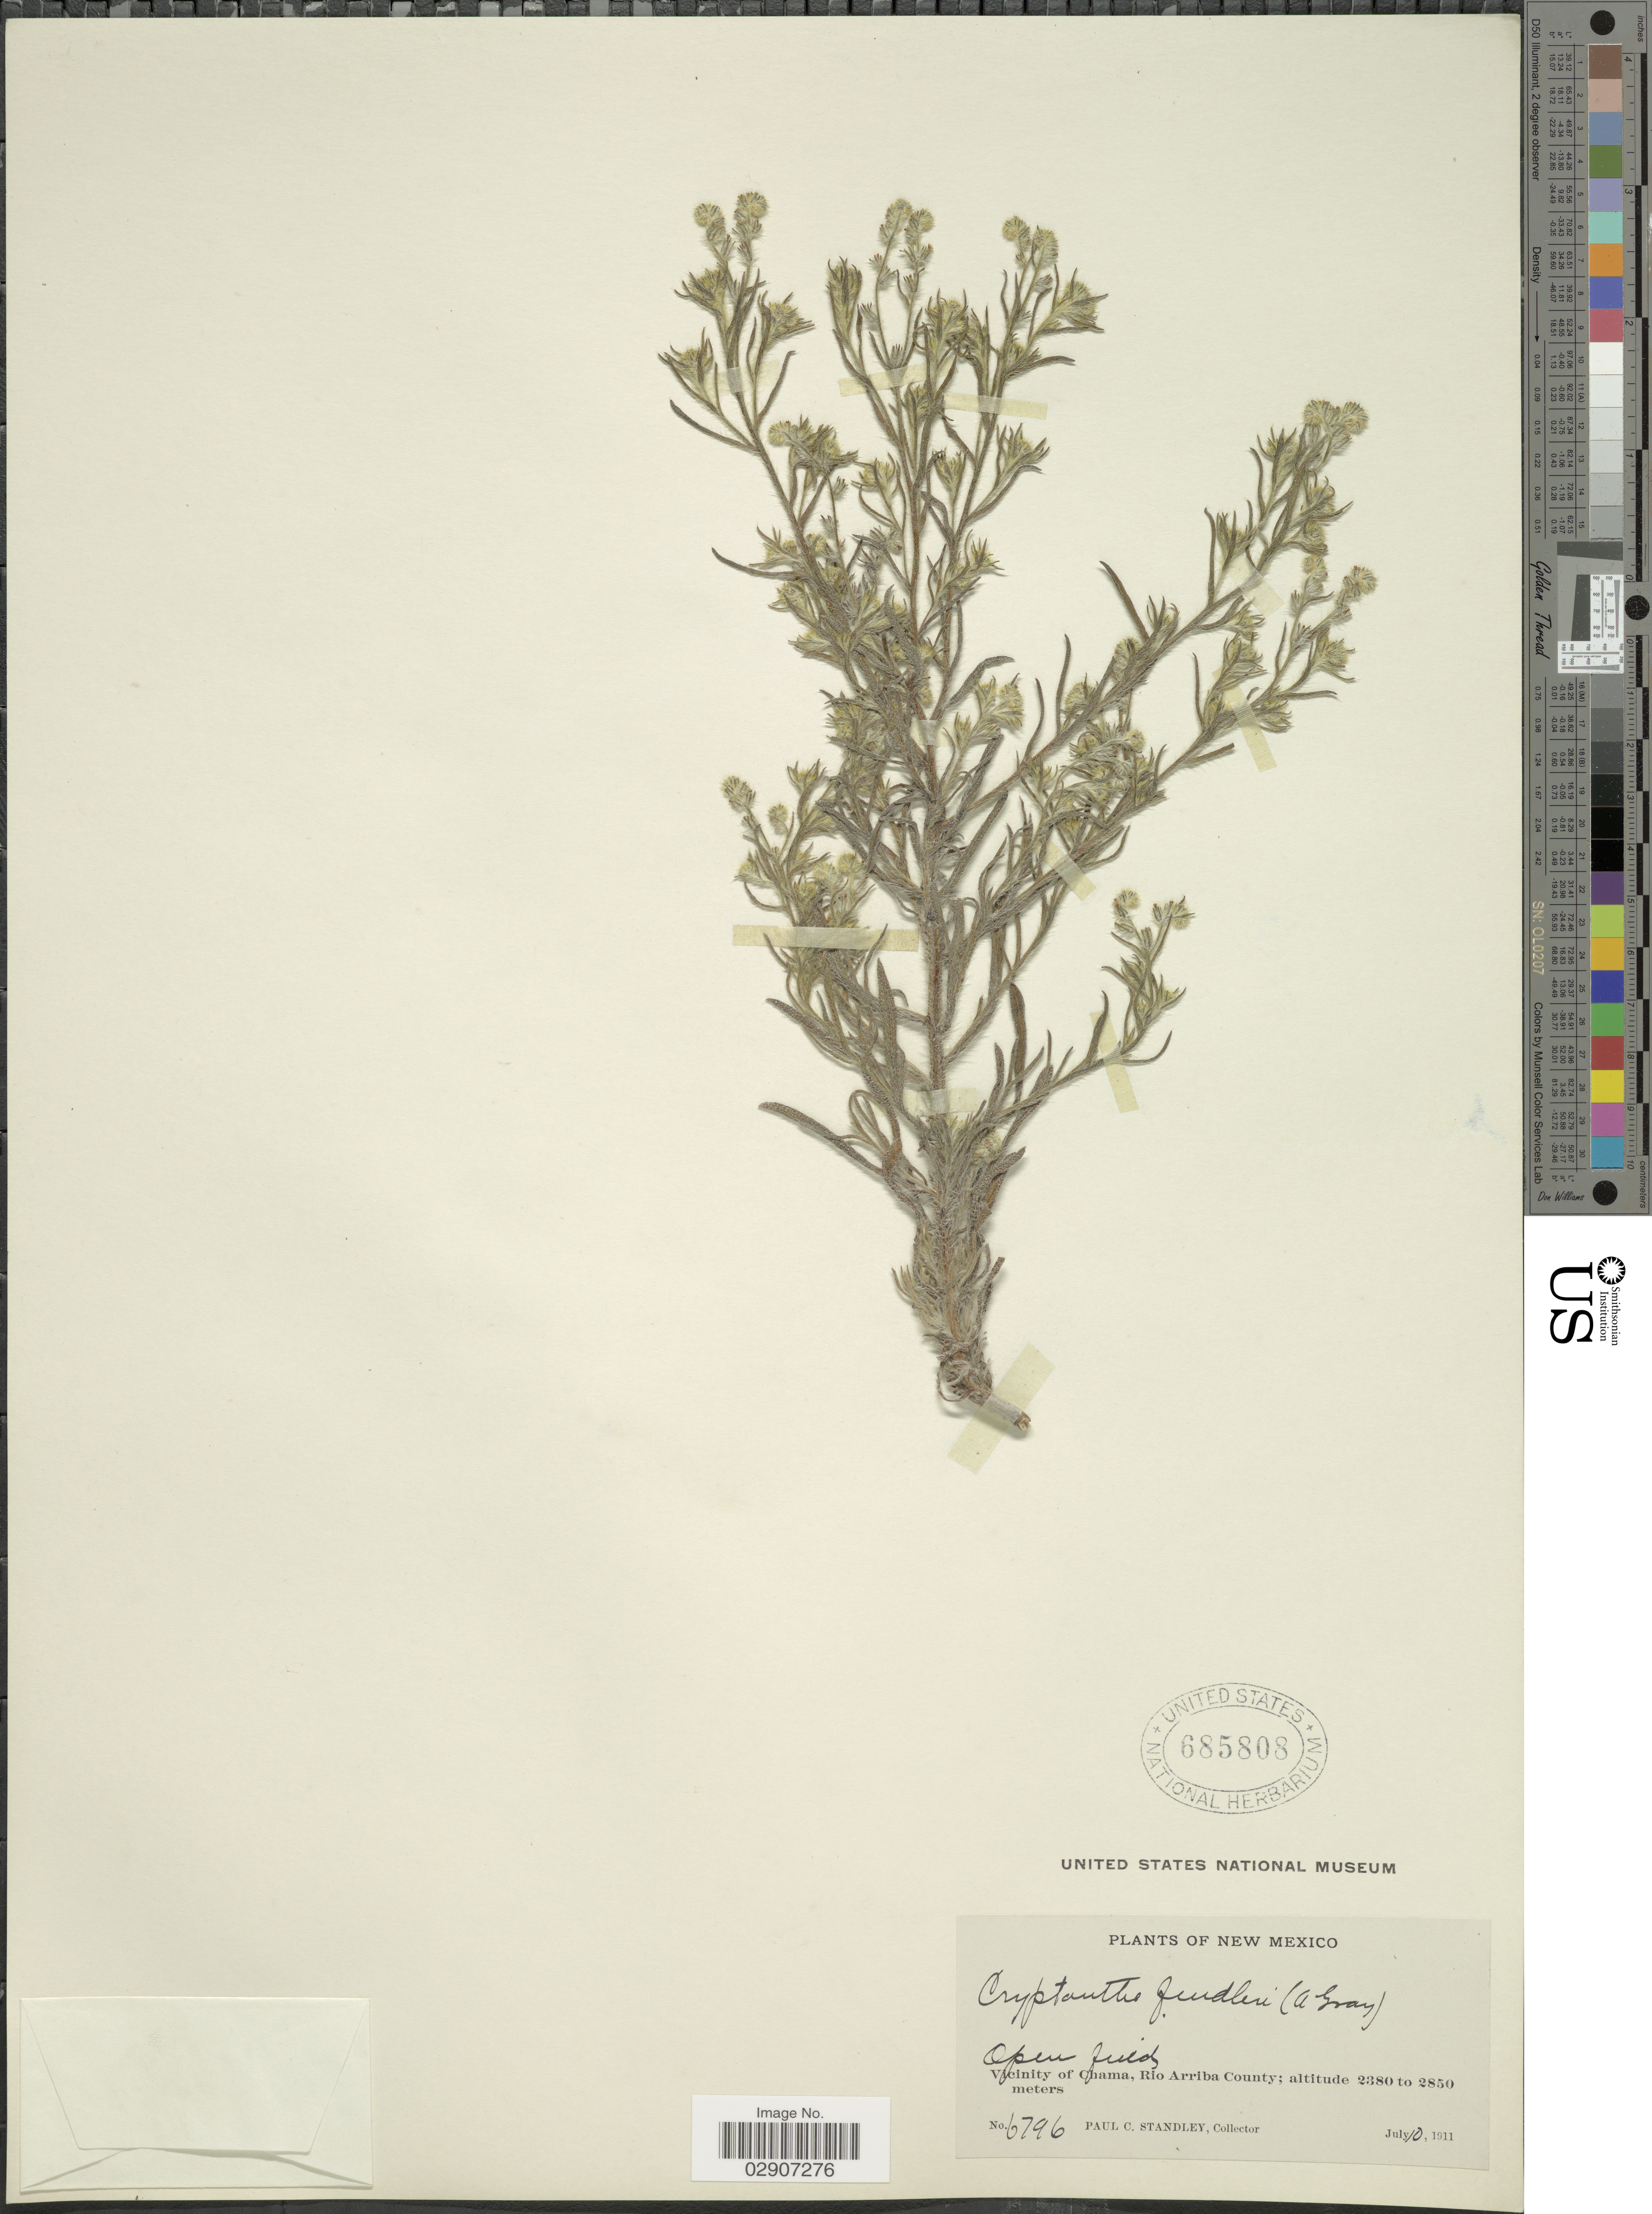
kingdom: Plantae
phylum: Tracheophyta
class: Magnoliopsida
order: Boraginales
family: Boraginaceae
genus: Cryptantha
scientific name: Cryptantha fendleri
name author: (A. Gray) Greene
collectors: P. C. Standley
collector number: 6796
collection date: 1911-07-10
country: United States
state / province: New Mexico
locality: Vicinity of Chama, Rio Arriba County.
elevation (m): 2380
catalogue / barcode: US 685808